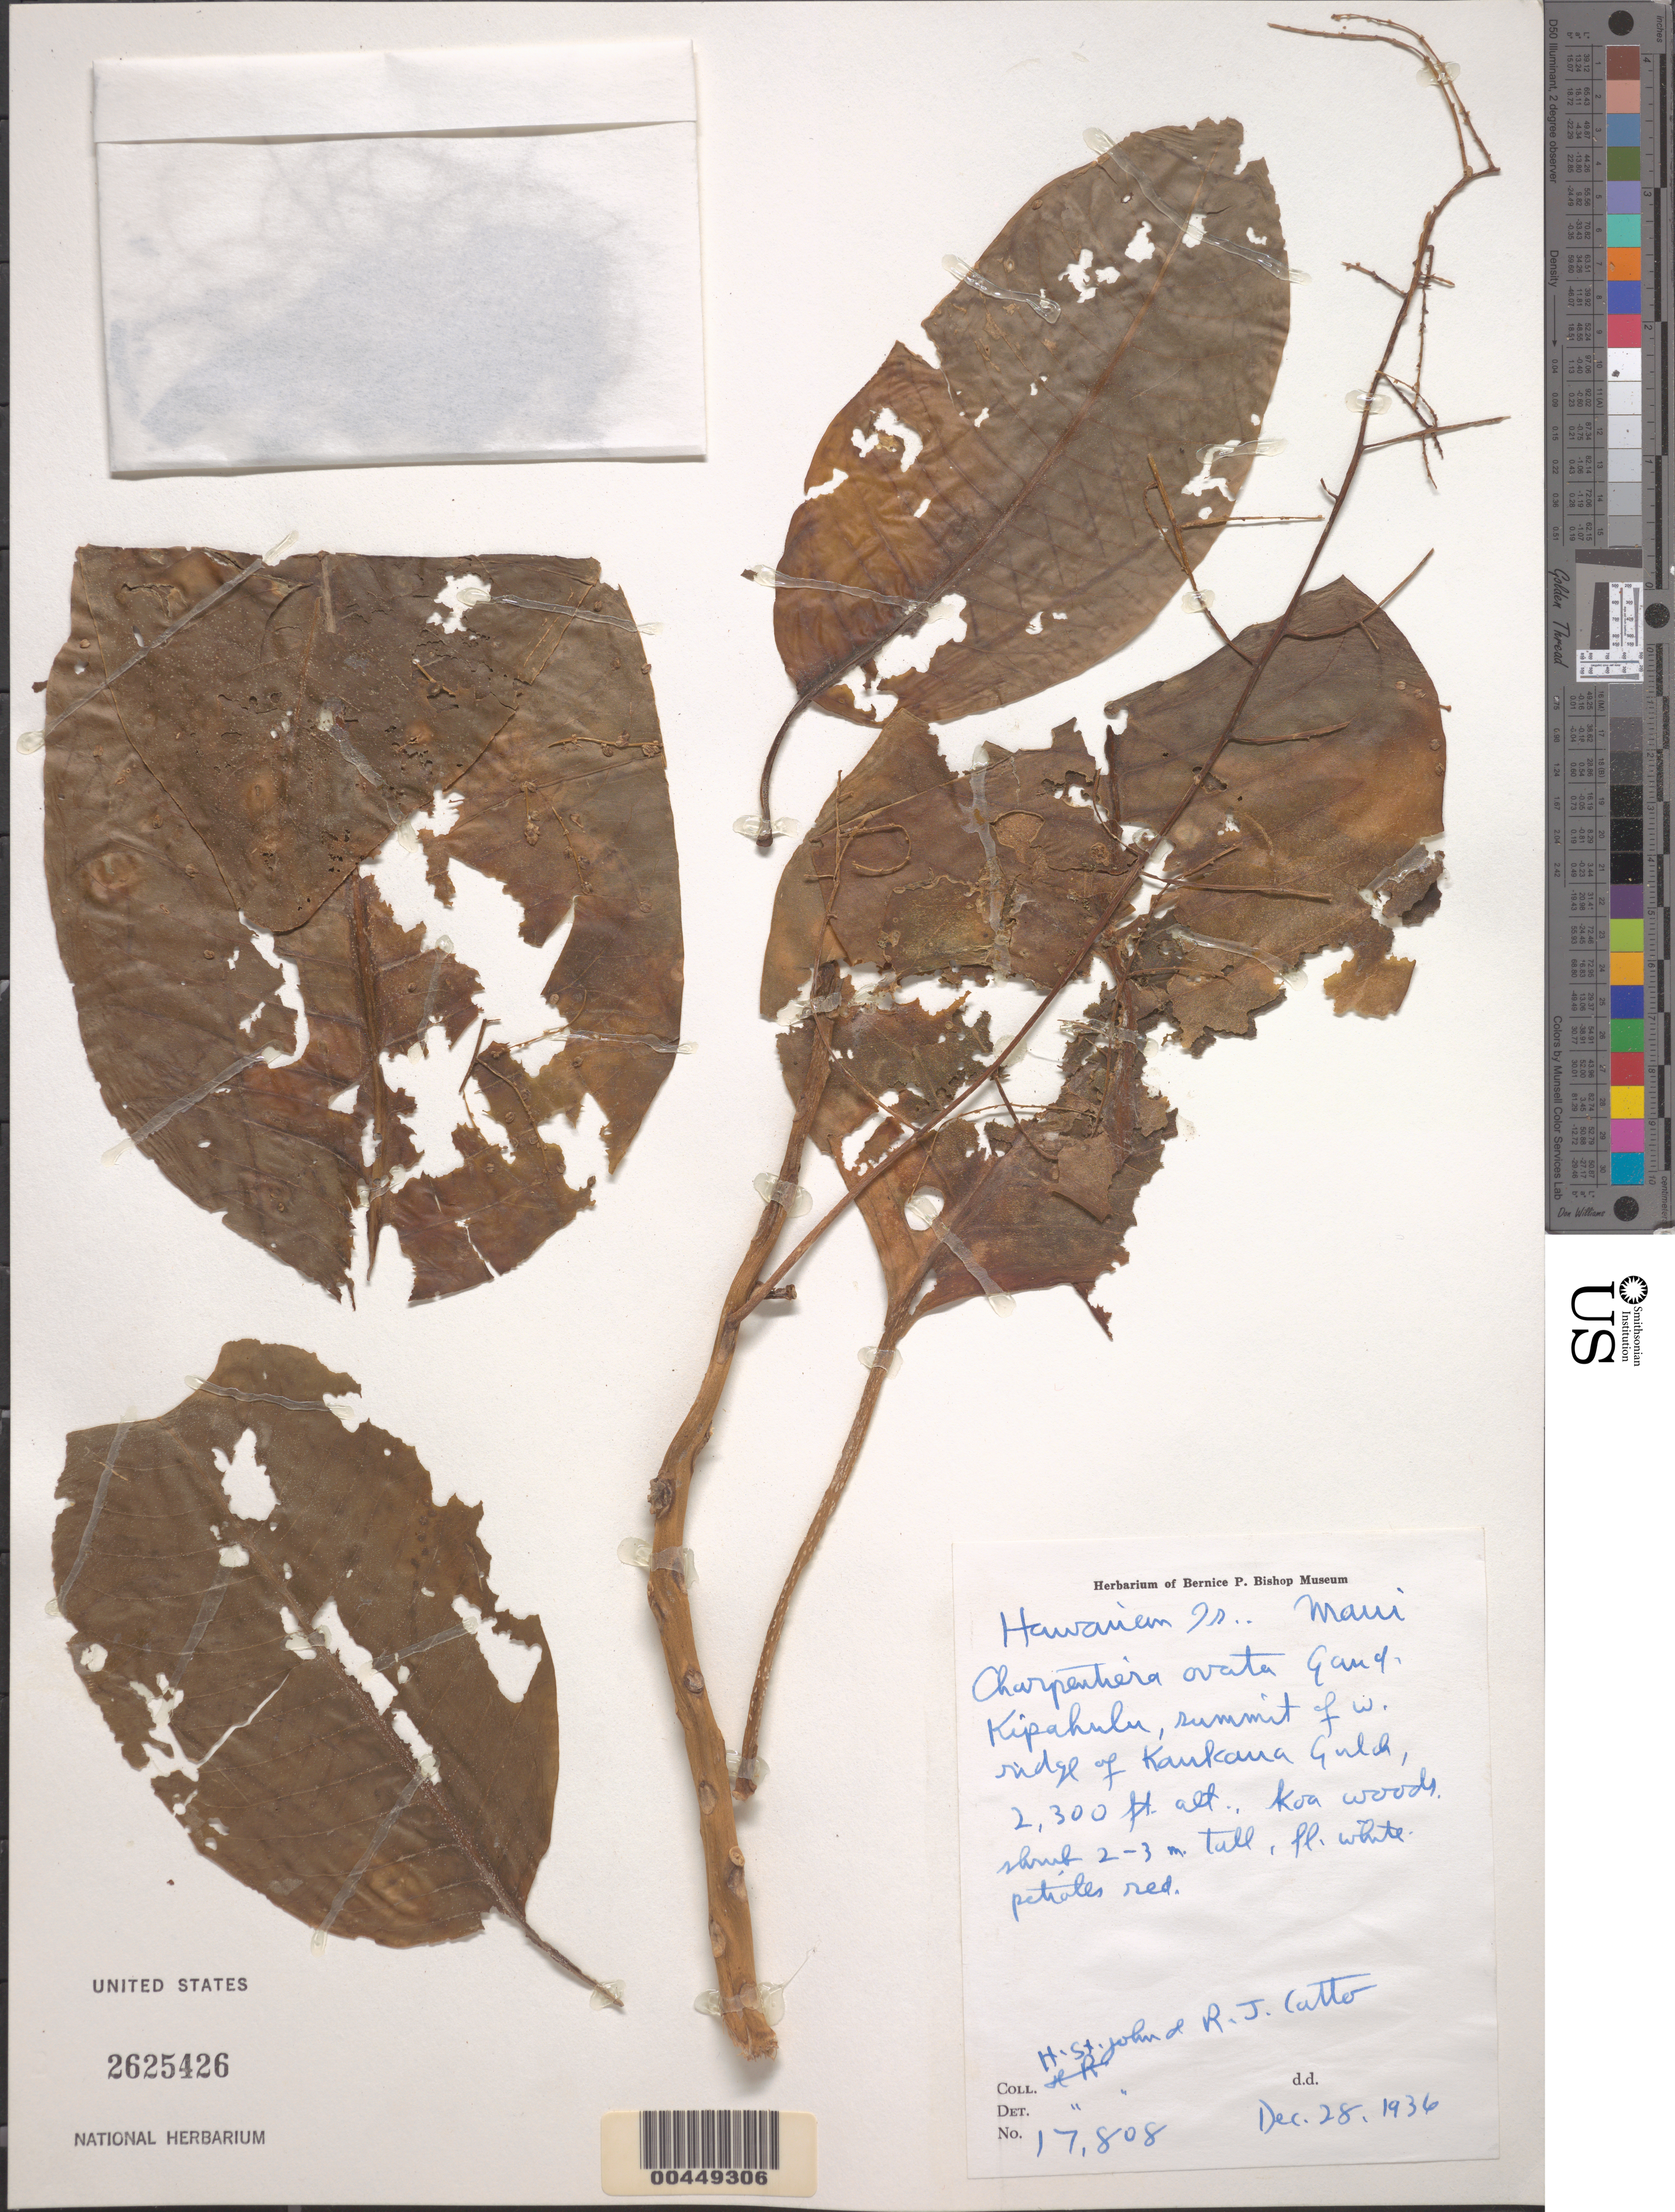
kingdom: Plantae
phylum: Tracheophyta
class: Magnoliopsida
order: Caryophyllales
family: Amaranthaceae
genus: Charpentiera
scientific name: Charpentiera ovata var. ovata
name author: Gaudich.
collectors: H. St. John & R. Catto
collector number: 17808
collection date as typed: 28 Dec 1936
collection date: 1936-12-28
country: United States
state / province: Hawaii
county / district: Maui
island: Maui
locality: Kipahulu, summit of W ridge of Kaukana Gulch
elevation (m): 701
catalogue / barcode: US 2625426